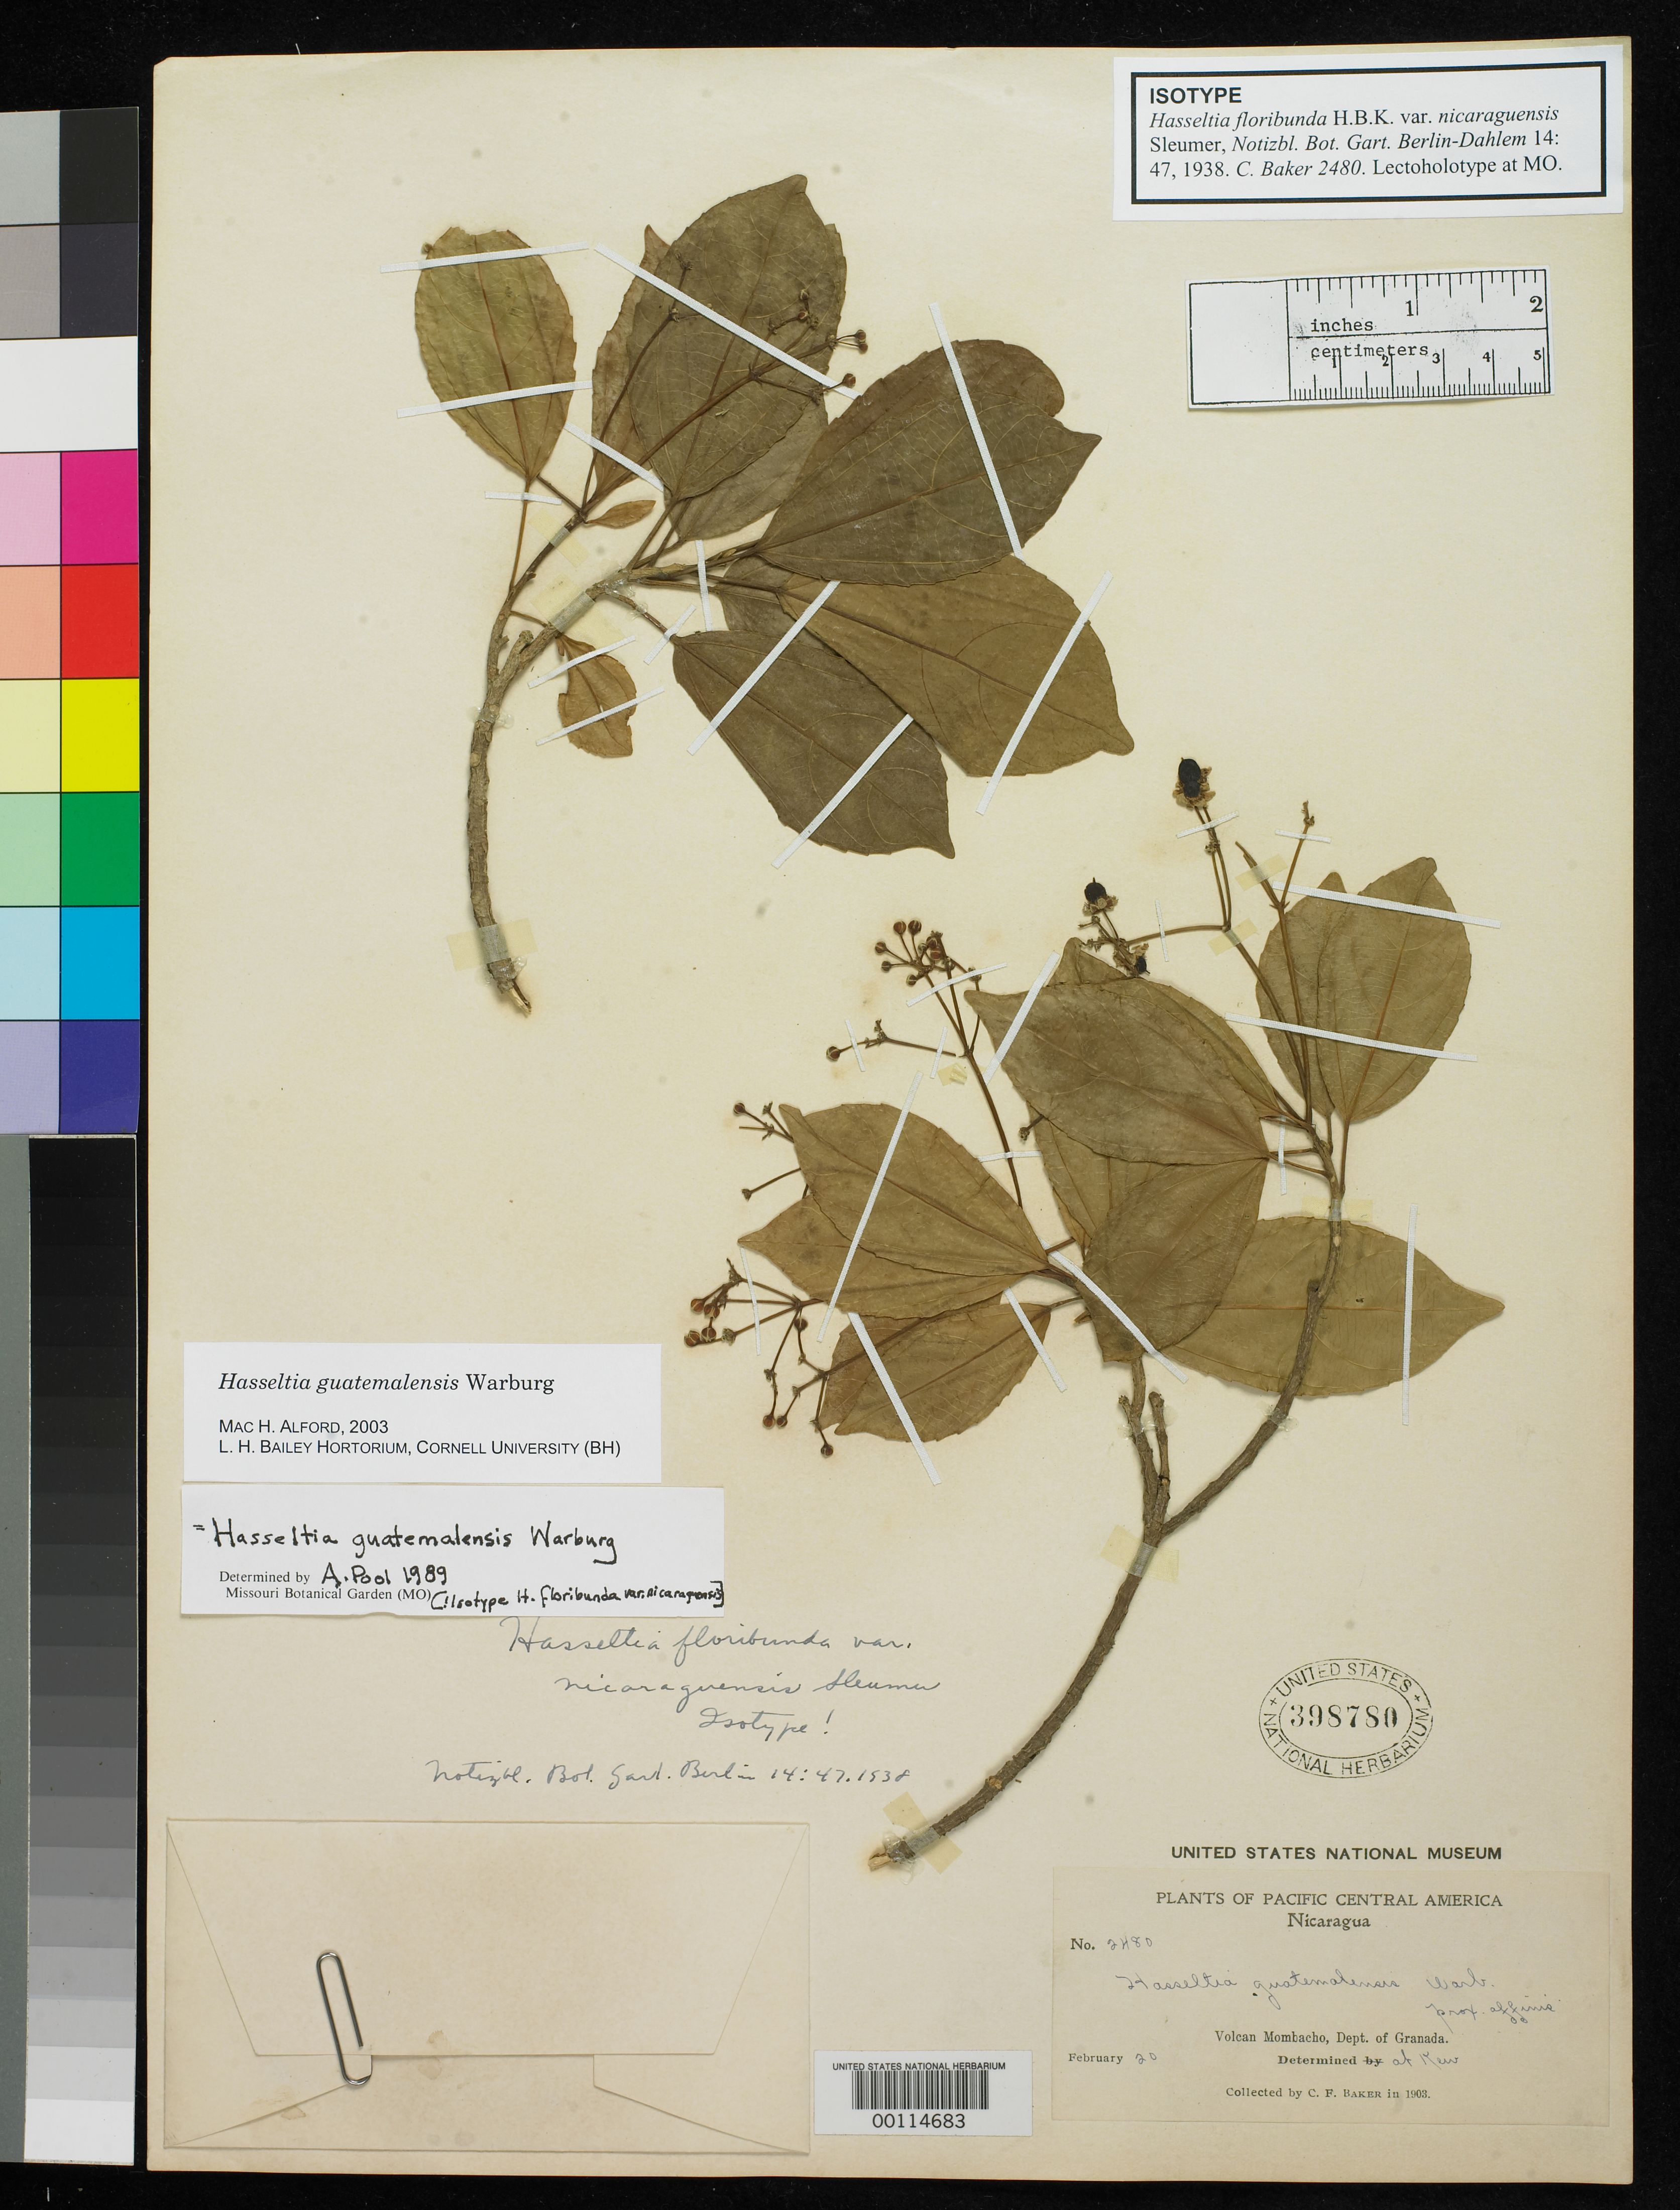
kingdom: Plantae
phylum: Tracheophyta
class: Magnoliopsida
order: Malpighiales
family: Salicaceae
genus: Hasseltia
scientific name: Hasseltia floribunda var. nicaraguensis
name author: Sleumer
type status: Isotype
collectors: C. F. Baker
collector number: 2480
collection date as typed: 20 Feb 1903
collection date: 1903-02-20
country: Nicaragua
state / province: Granada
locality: Volcan Mombacho.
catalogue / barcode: US 398780